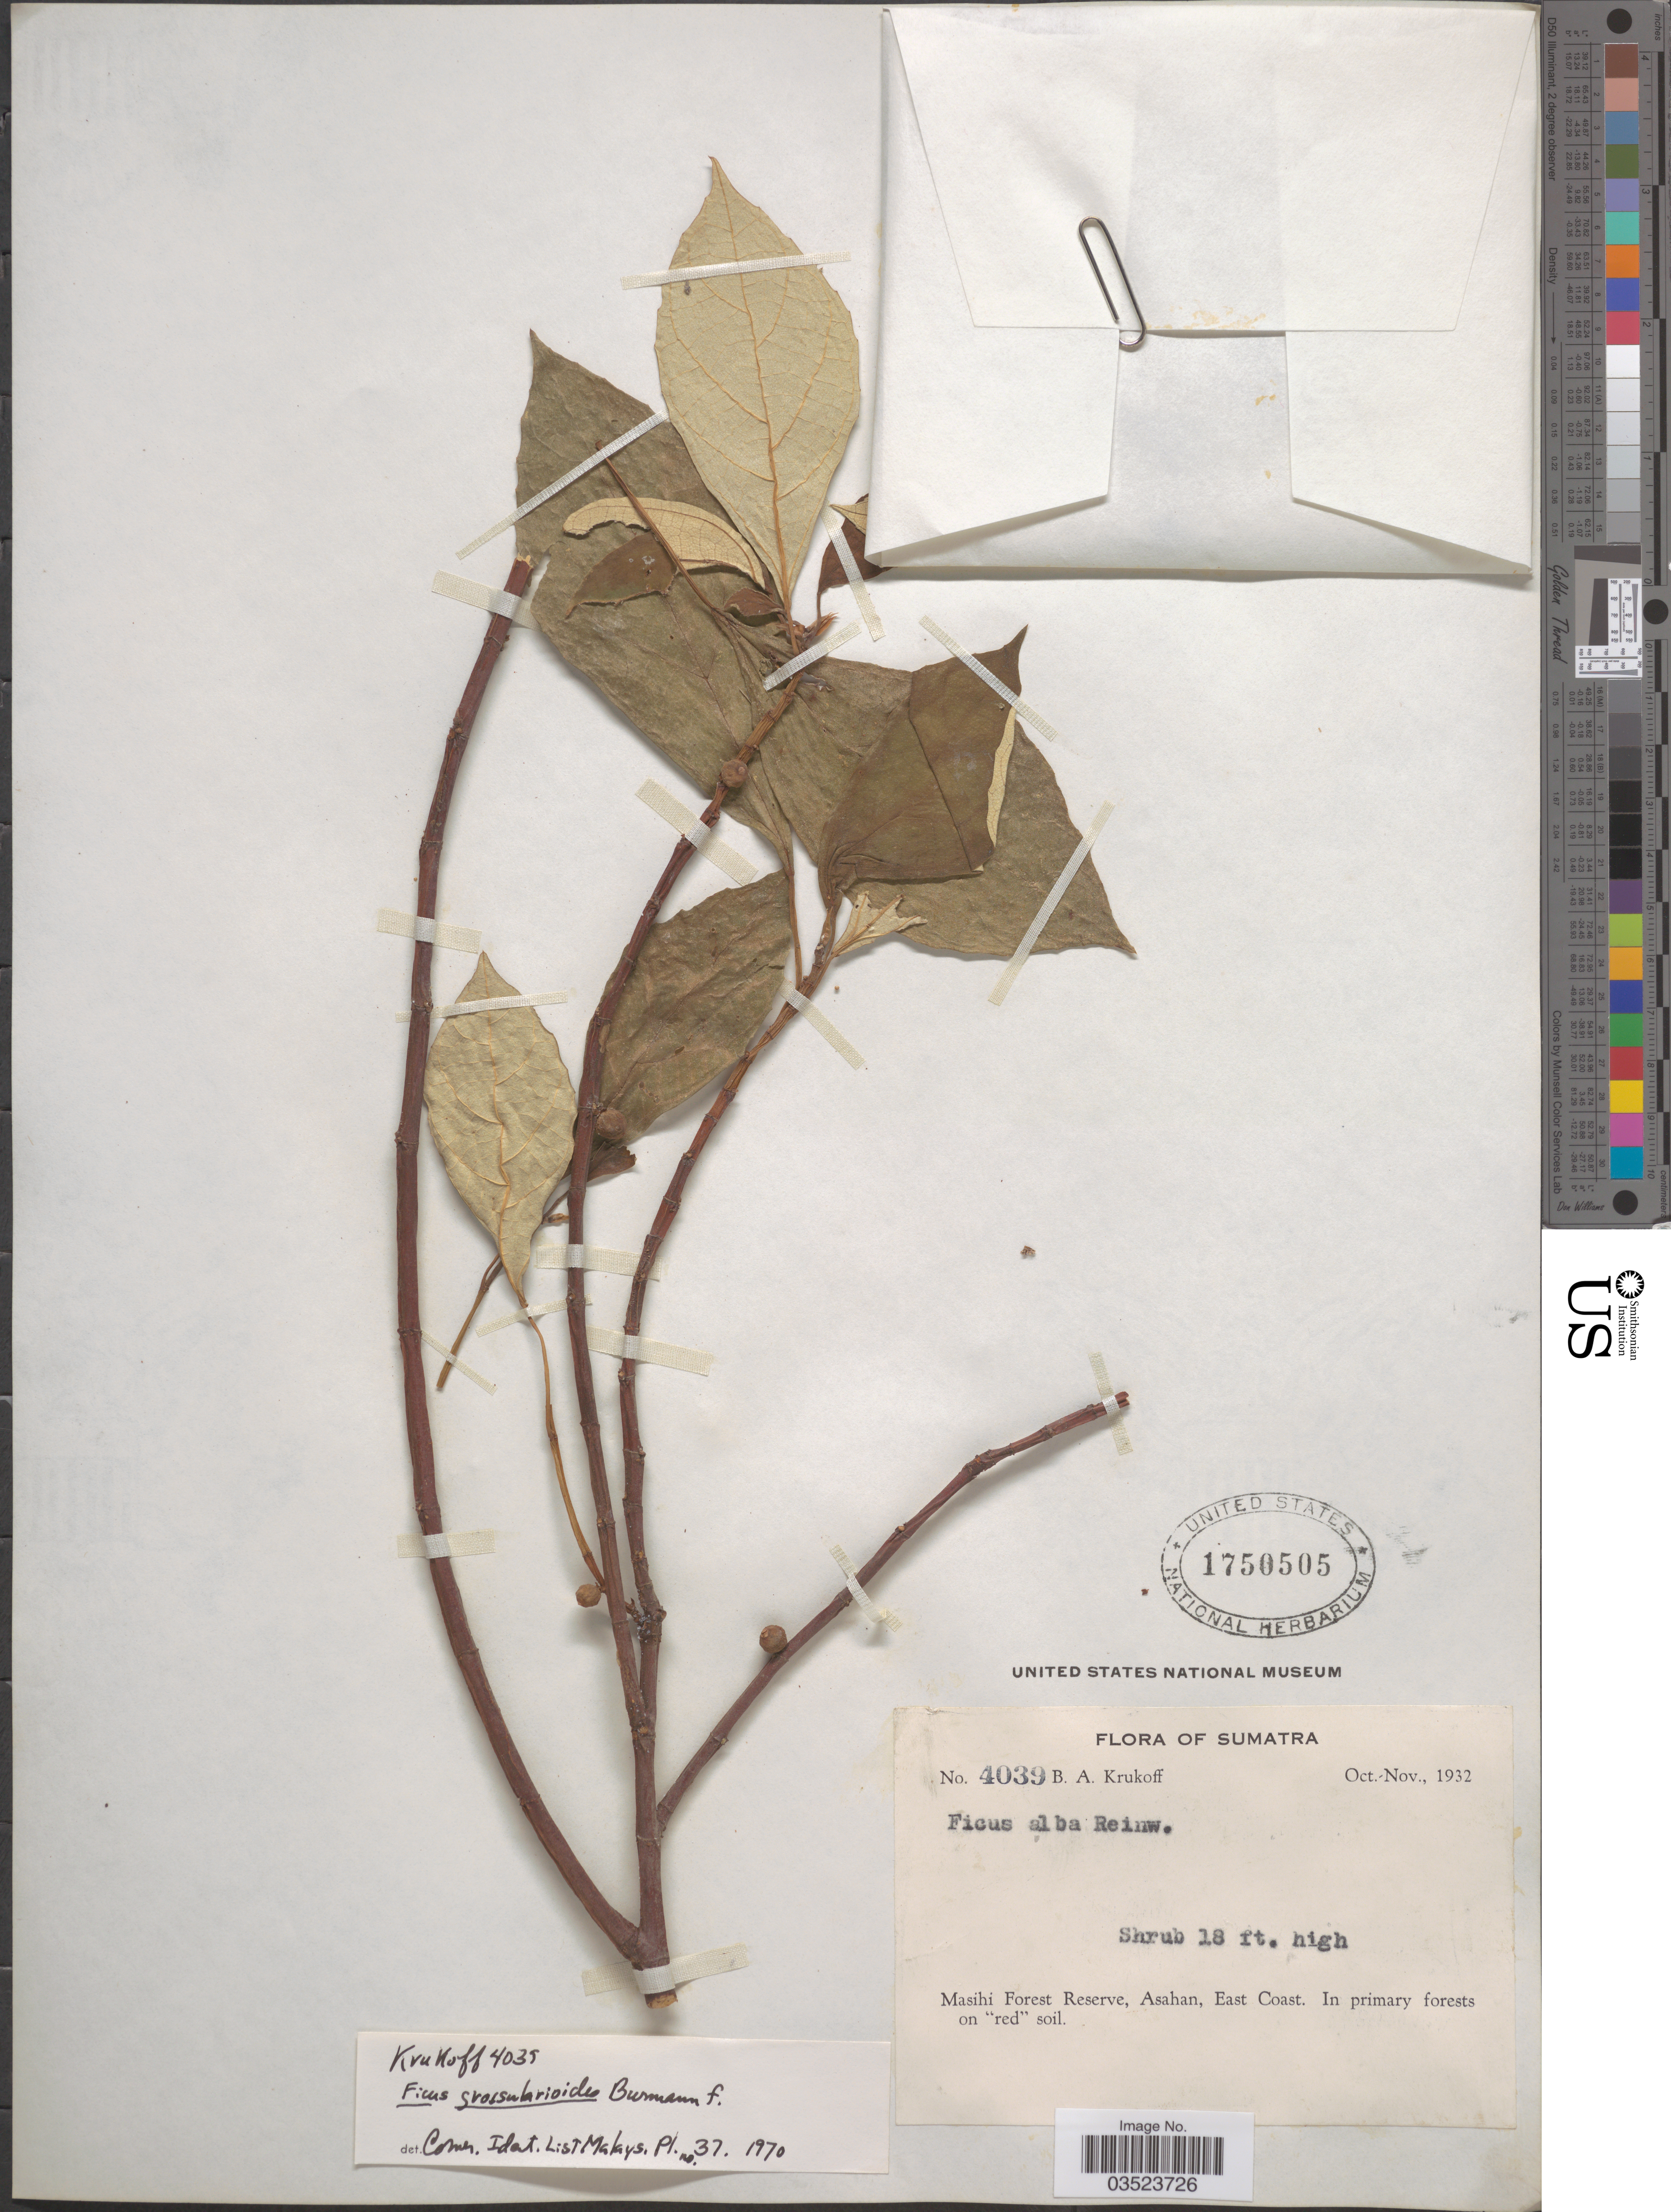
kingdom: Plantae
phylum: Tracheophyta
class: Magnoliopsida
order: Rosales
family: Moraceae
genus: Ficus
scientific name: Ficus grossularioides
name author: Burm. f.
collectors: B. A. Krukoff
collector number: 4039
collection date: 1932-10/1932-11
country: Indonesia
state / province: Sumatra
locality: Masihi Forest Reserve, Asahan, East Coast.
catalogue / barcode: US 1750505